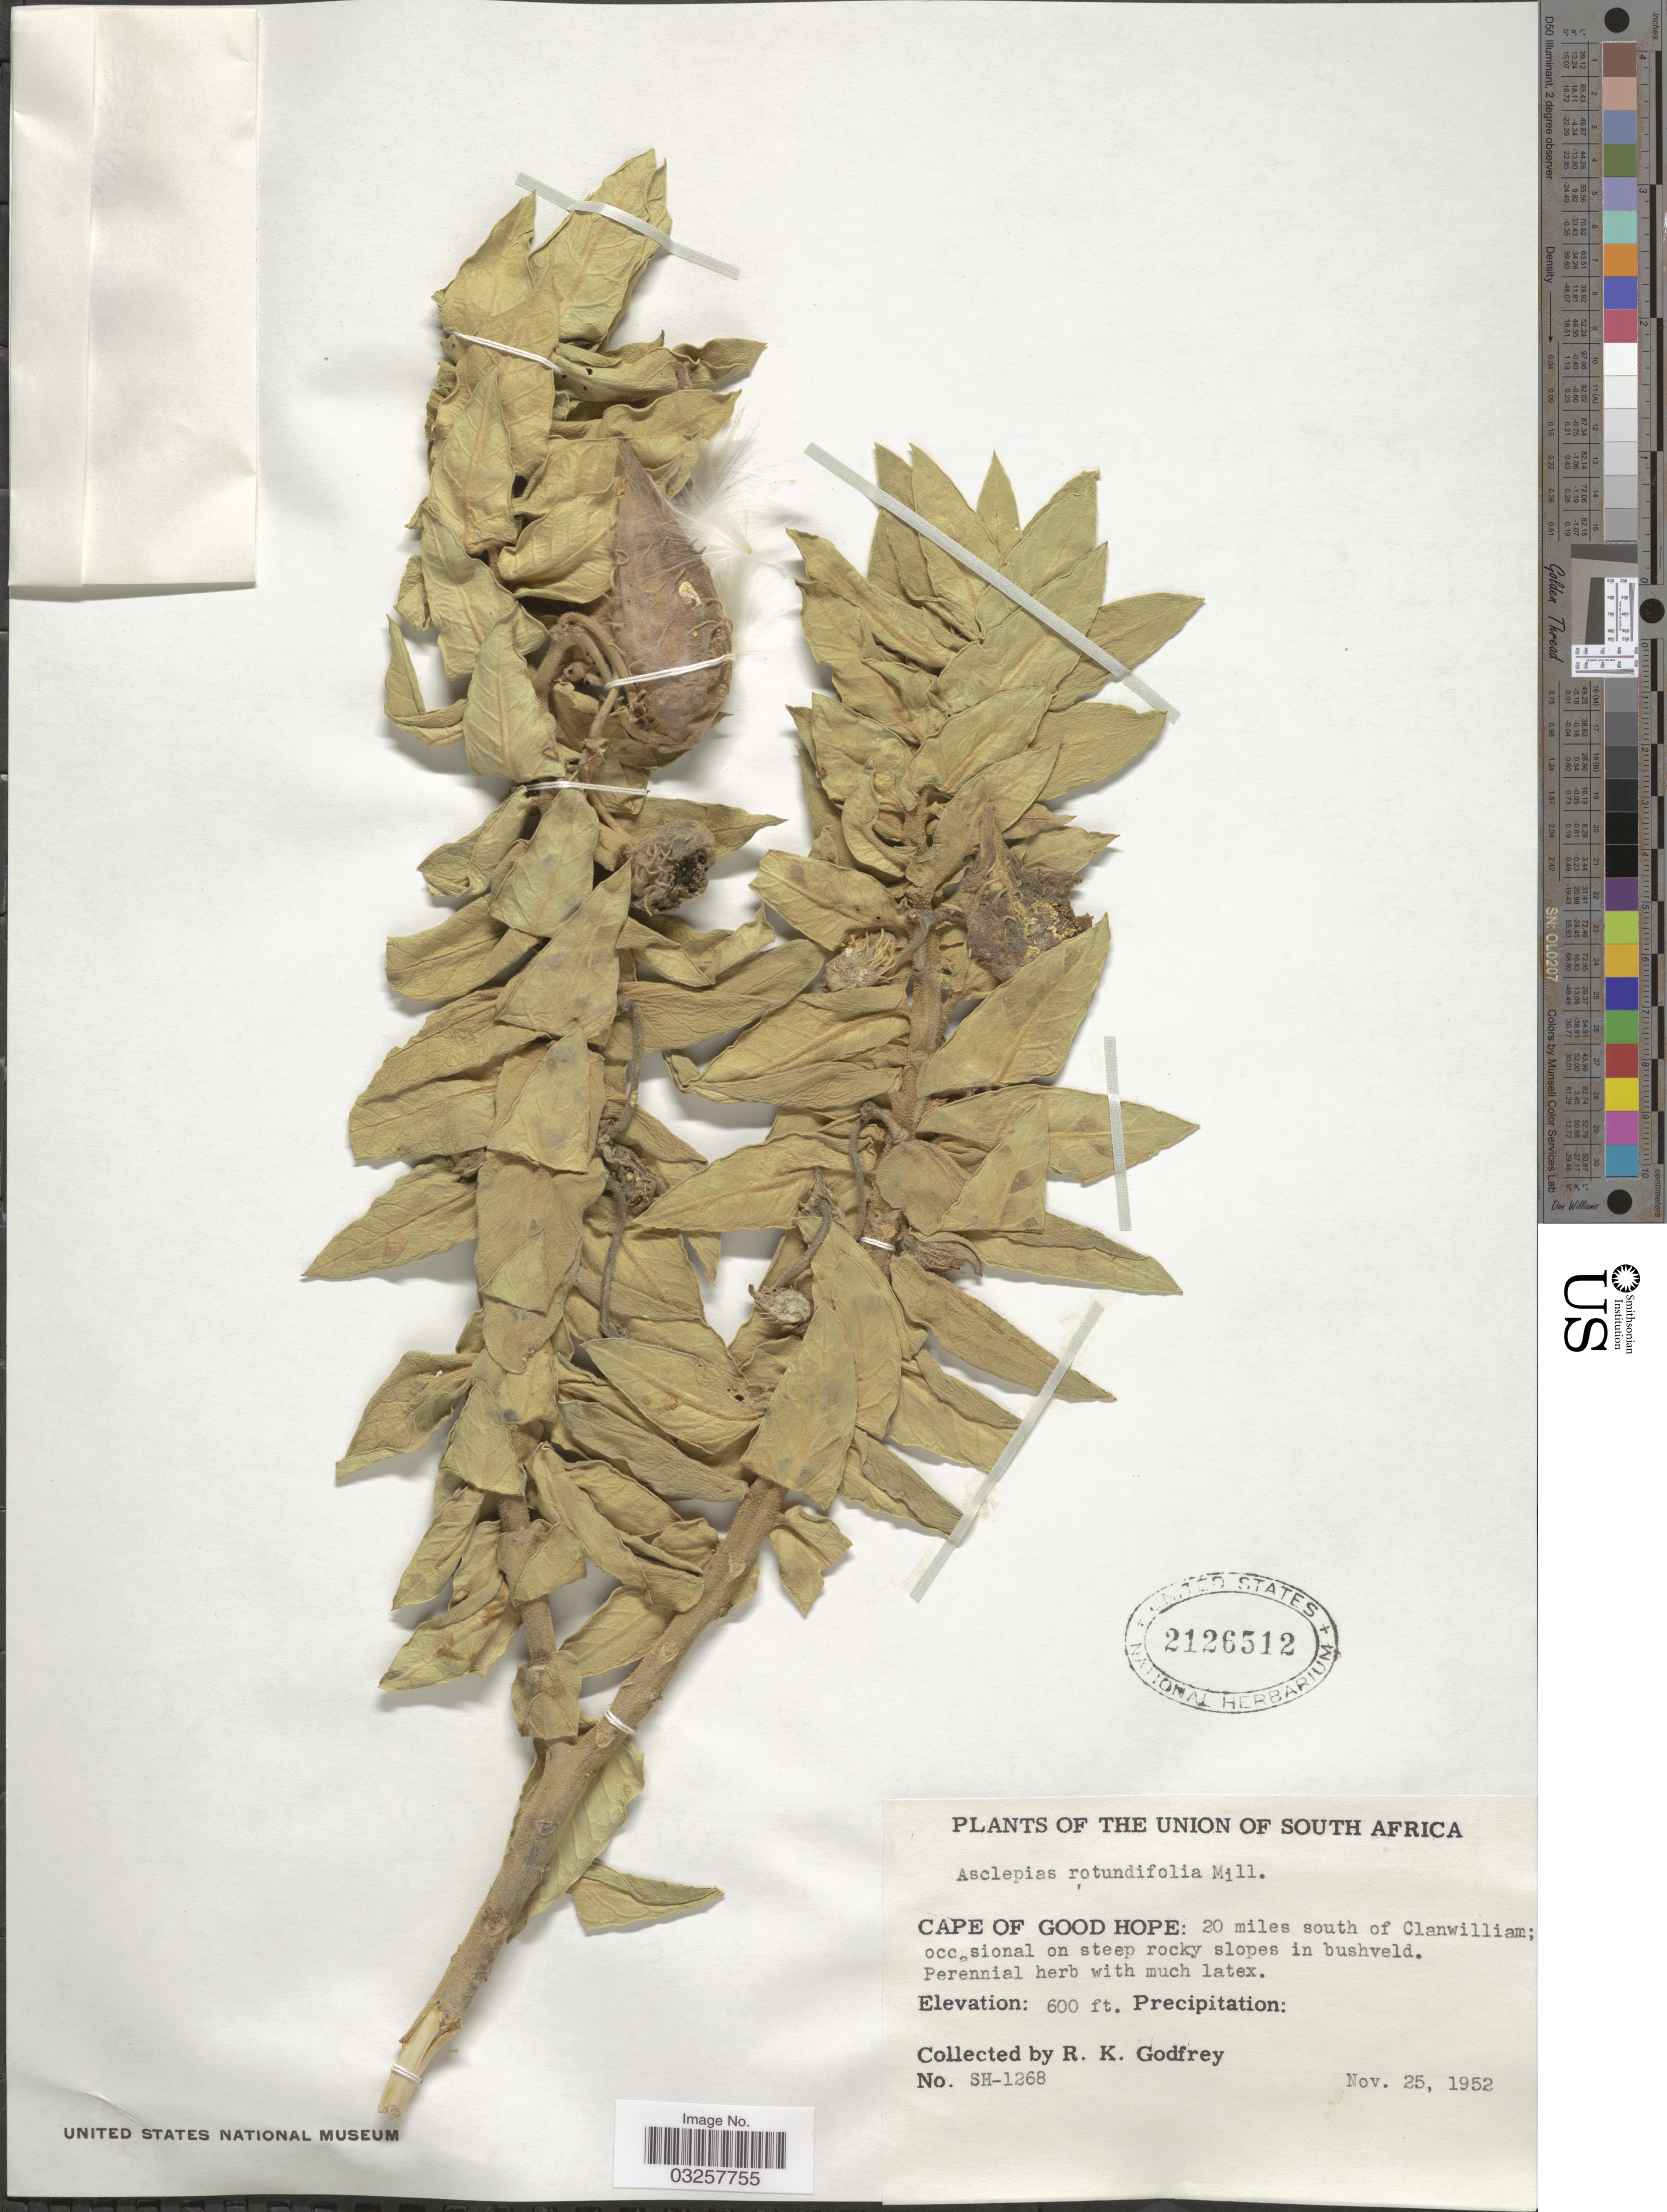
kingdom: Plantae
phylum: Tracheophyta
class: Magnoliopsida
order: Gentianales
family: Apocynaceae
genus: Asclepias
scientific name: Asclepias rotundifolia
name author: Mill.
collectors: R. K. Godfrey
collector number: SH-1268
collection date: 1952-11-25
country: South Africa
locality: The Union of South Africa. Cape of Good Hope: 20 miles south of Clanwilliam.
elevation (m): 183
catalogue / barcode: US 2126512